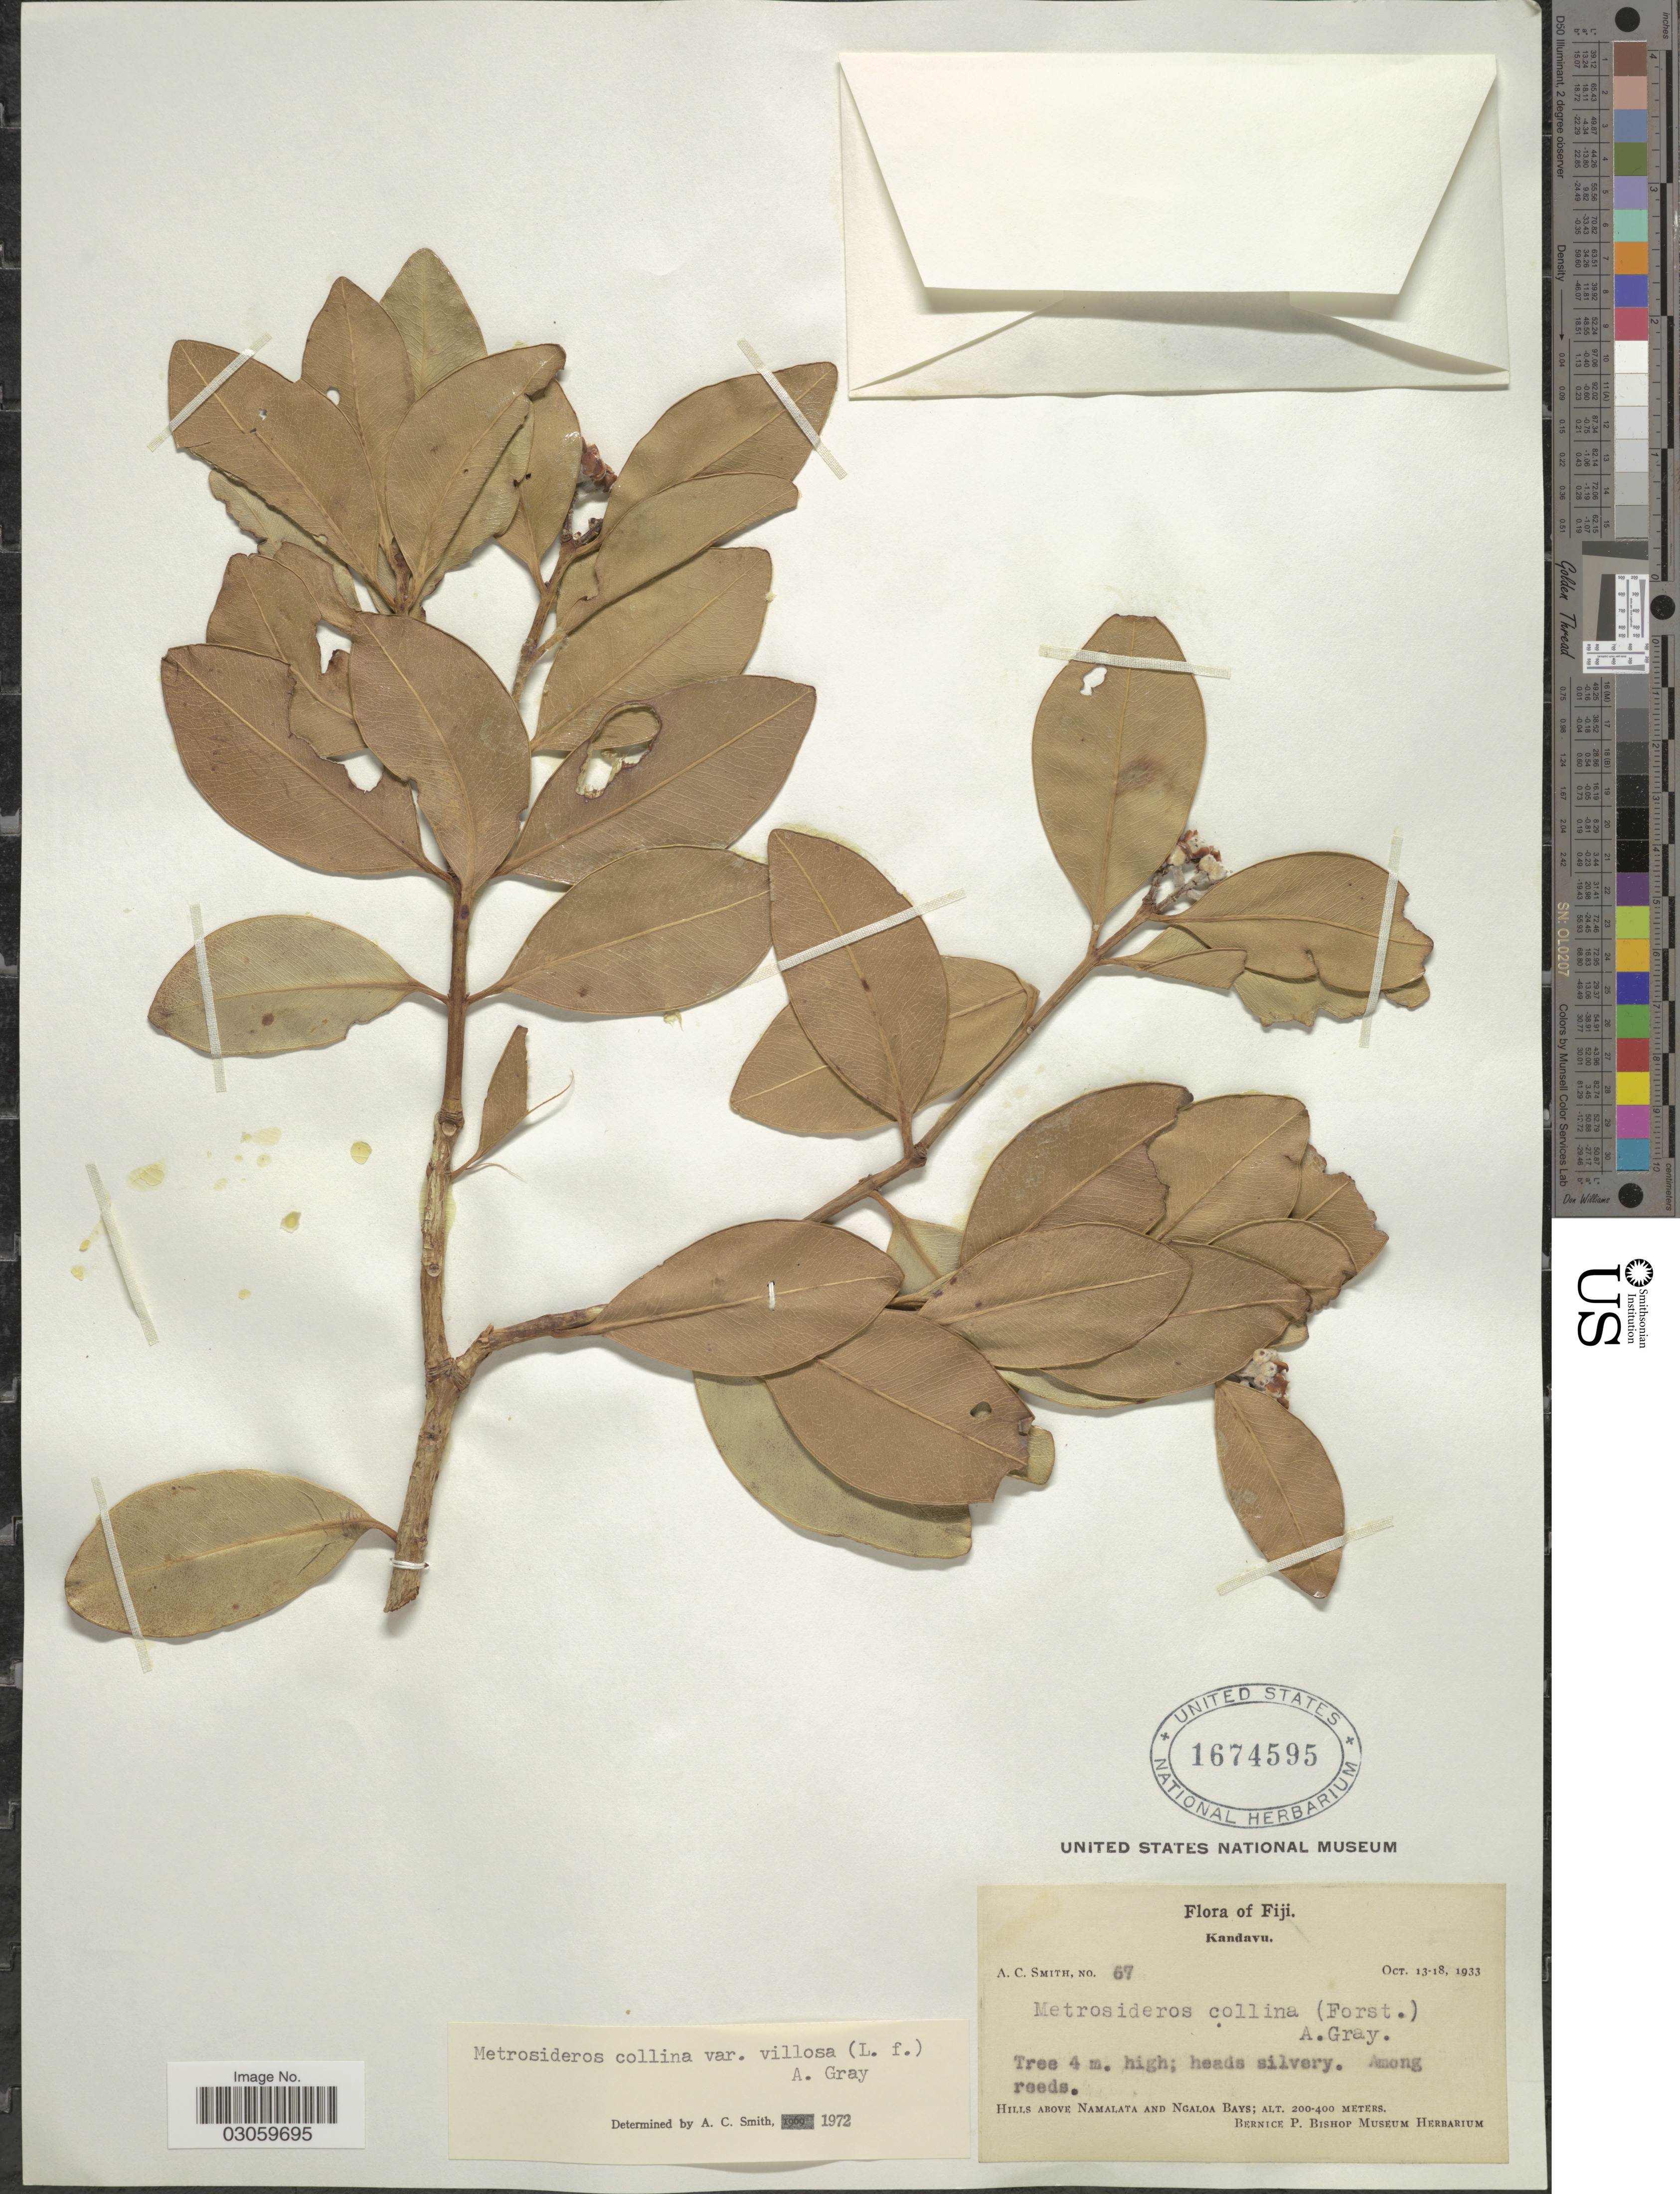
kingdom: Plantae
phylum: Tracheophyta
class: Magnoliopsida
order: Myrtales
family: Myrtaceae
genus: Metrosideros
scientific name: Metrosideros collina var. villosa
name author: (L. f.) A. Gray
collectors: A. C. Smith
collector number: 67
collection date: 1933-10-13/1933-10-18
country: Fiji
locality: Kandavu. Hills above Namalata and Ngaloa Bays.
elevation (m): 200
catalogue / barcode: US 1674595